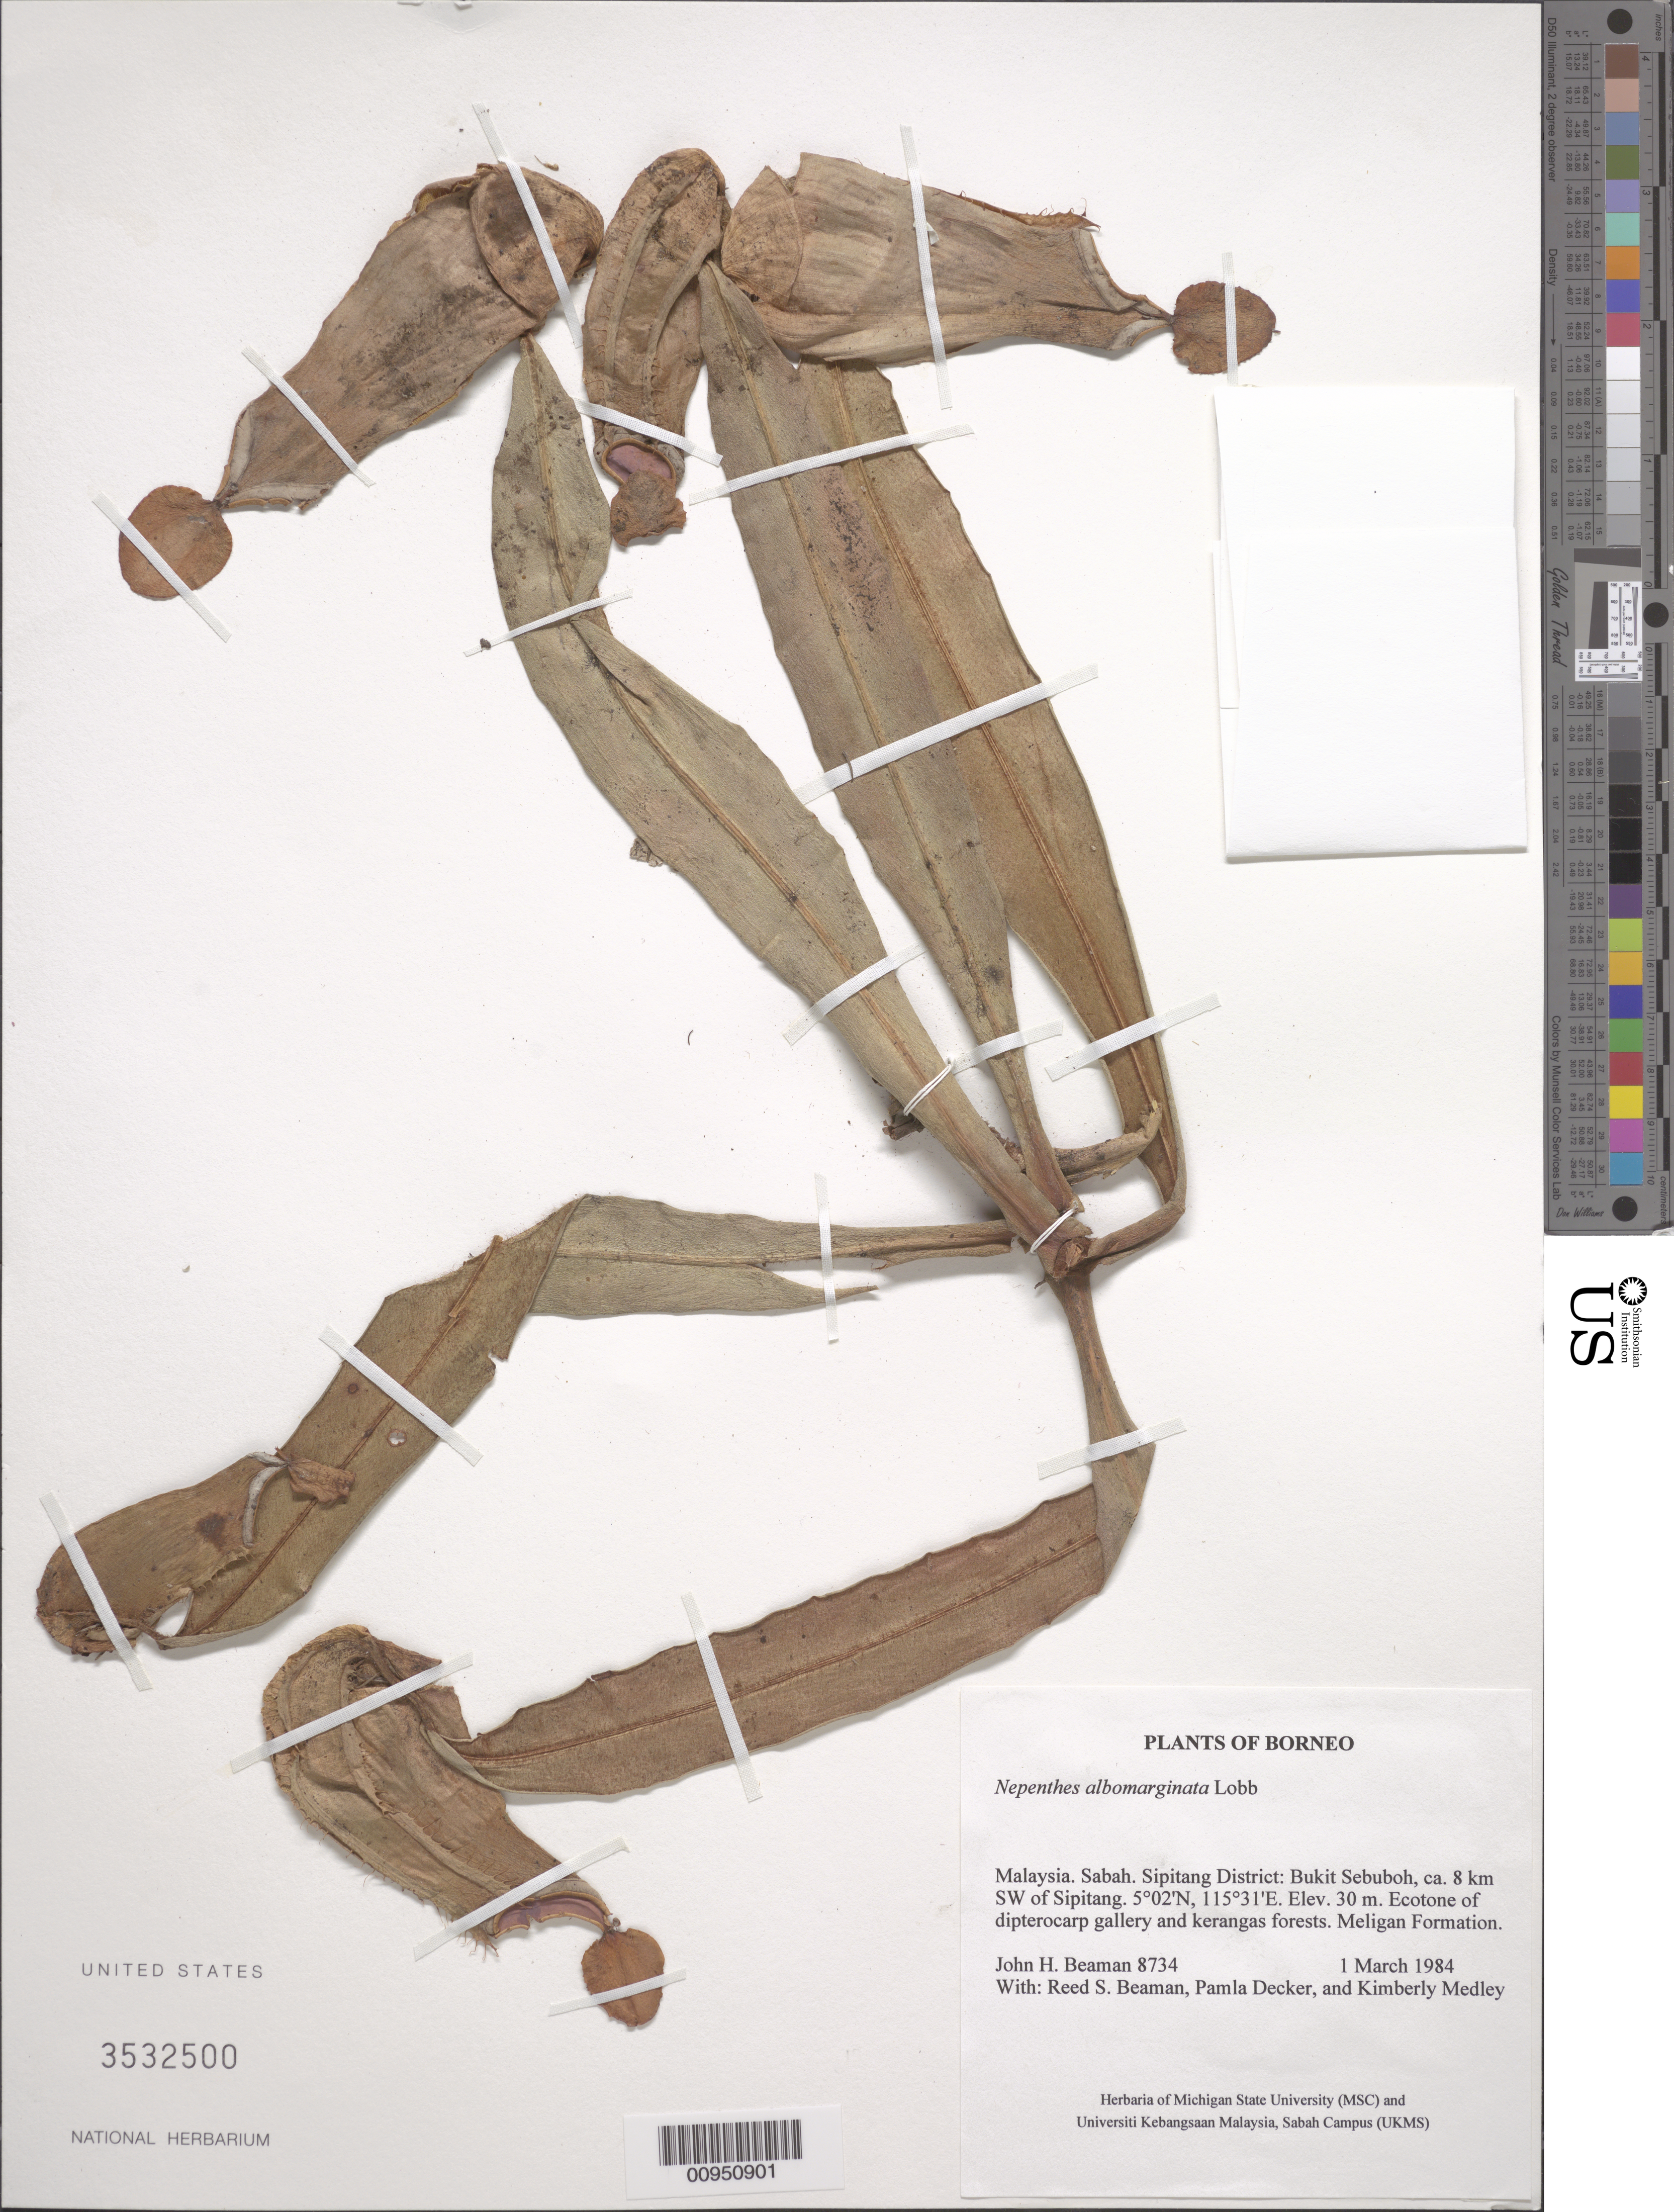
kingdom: Plantae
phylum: Tracheophyta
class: Magnoliopsida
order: Caryophyllales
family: Nepenthaceae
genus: Nepenthes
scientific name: Nepenthes albomarginata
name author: T. Lobb ex Lindl.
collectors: J. H. Beaman, R. S. Beaman, P. Decker & K. Medley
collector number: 8734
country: Malaysia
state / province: Sabah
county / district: Sipitang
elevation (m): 30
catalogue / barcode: US 3532500